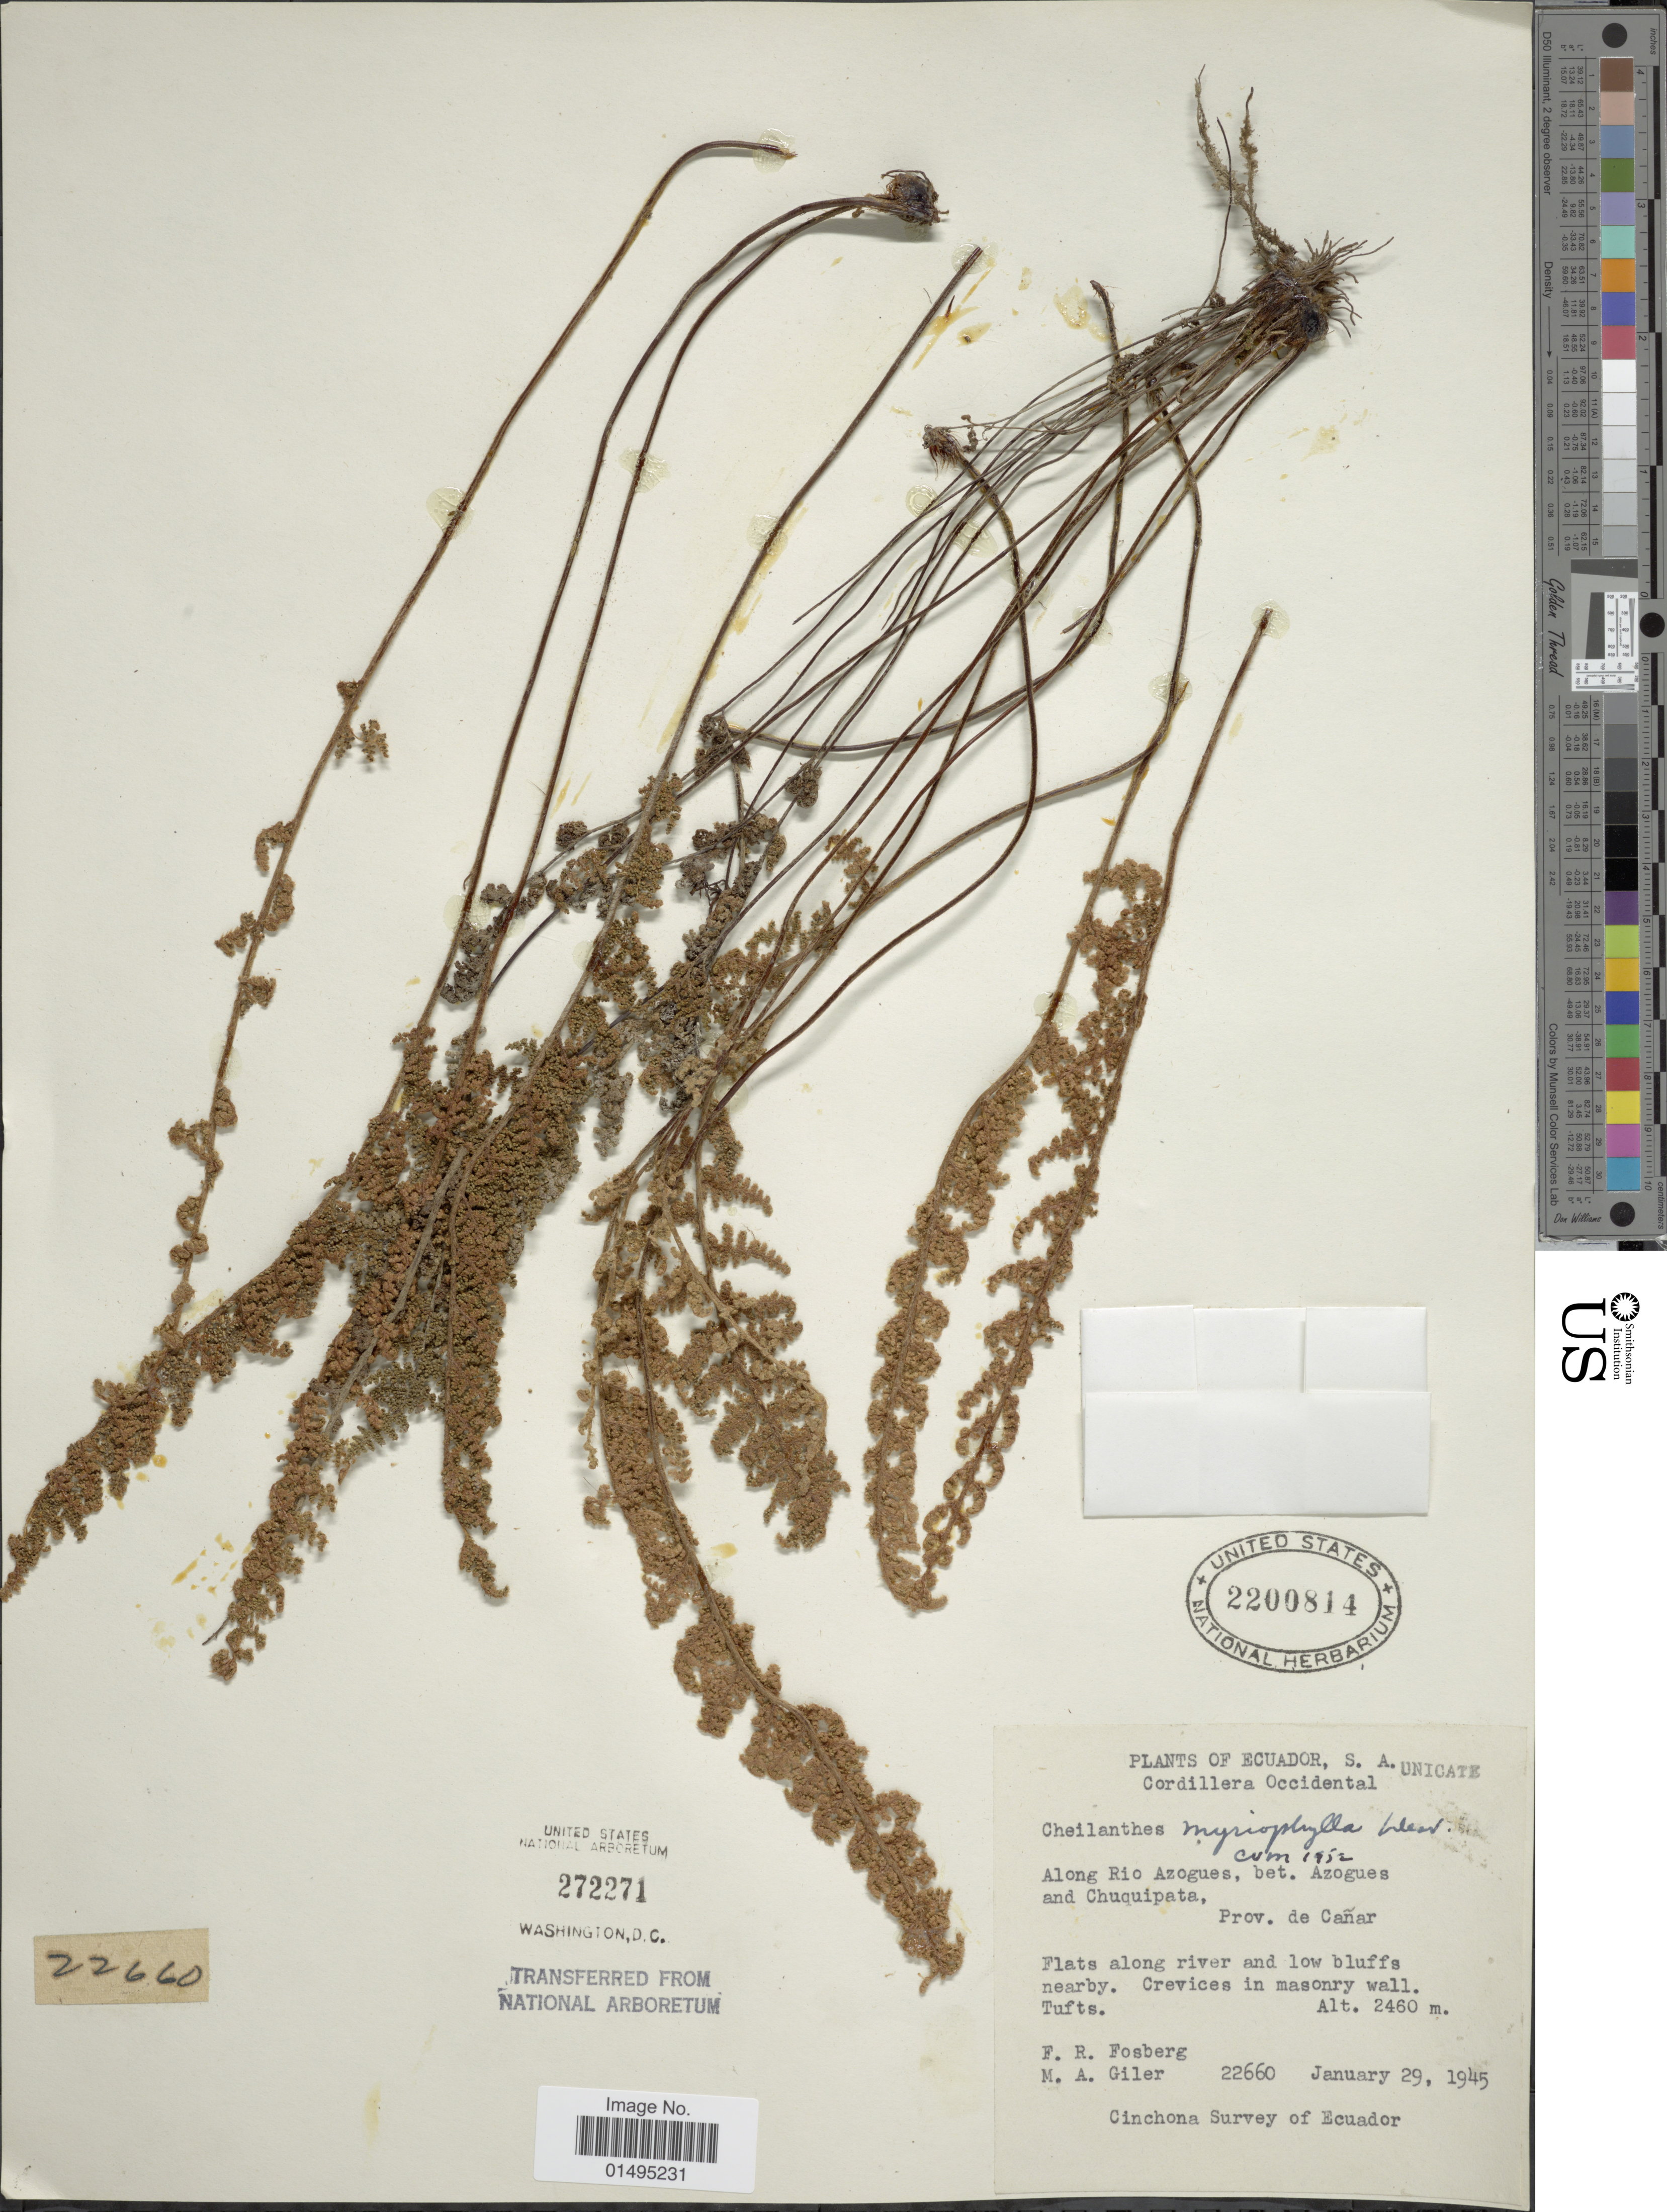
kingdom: Plantae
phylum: Tracheophyta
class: Polypodiopsida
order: Polypodiales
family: Pteridaceae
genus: Myriopteris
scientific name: Myriopteris myriophylla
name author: (Desv.) J. Sm.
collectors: F. R. Fosberg & M. Giler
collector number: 22660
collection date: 1945-01-29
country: Ecuador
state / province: Cañar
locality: Cordillera Occidental. Along Rio Azogues, bet. Azogues and Chuquipata, Prov. de Canar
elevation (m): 2460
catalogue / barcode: US 2200814